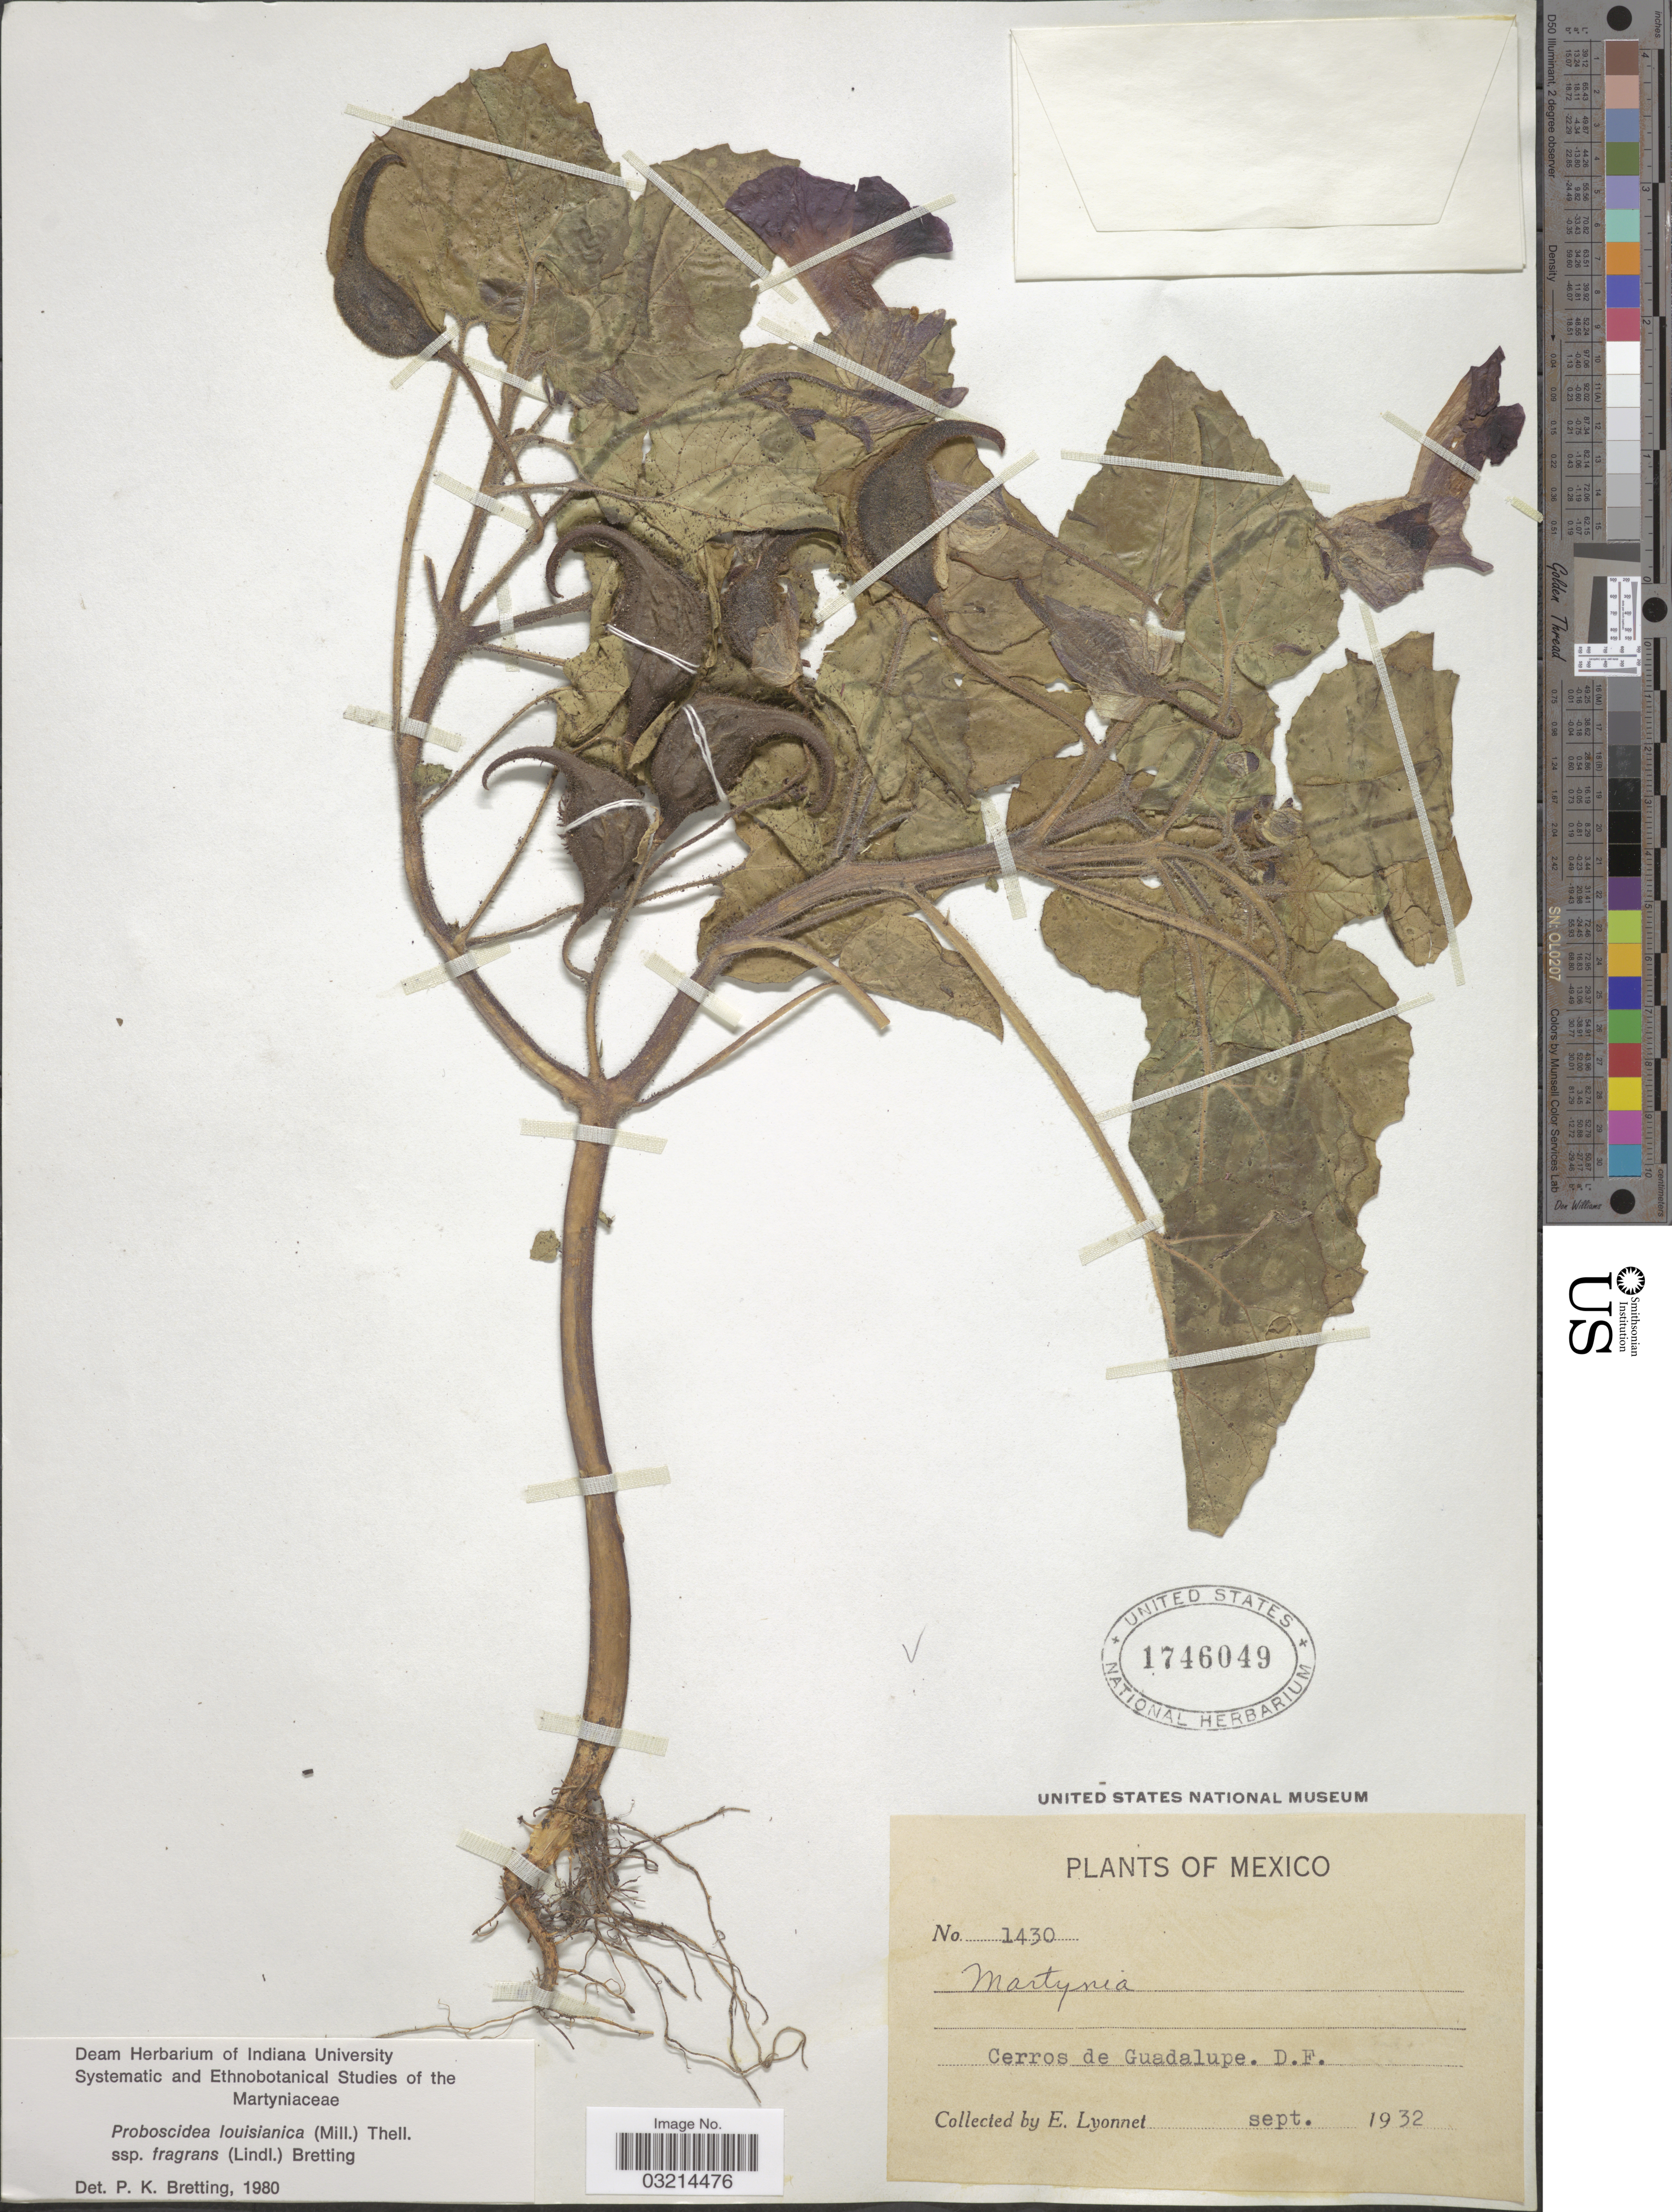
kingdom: Plantae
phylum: Tracheophyta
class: Magnoliopsida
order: Lamiales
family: Martyniaceae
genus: Proboscidea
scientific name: Proboscidea louisianica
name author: Thell.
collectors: E. Lyonnet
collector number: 1430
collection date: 1932-09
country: Mexico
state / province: Distrito Federal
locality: Cerros de Guadalupe.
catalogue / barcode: US 1746049